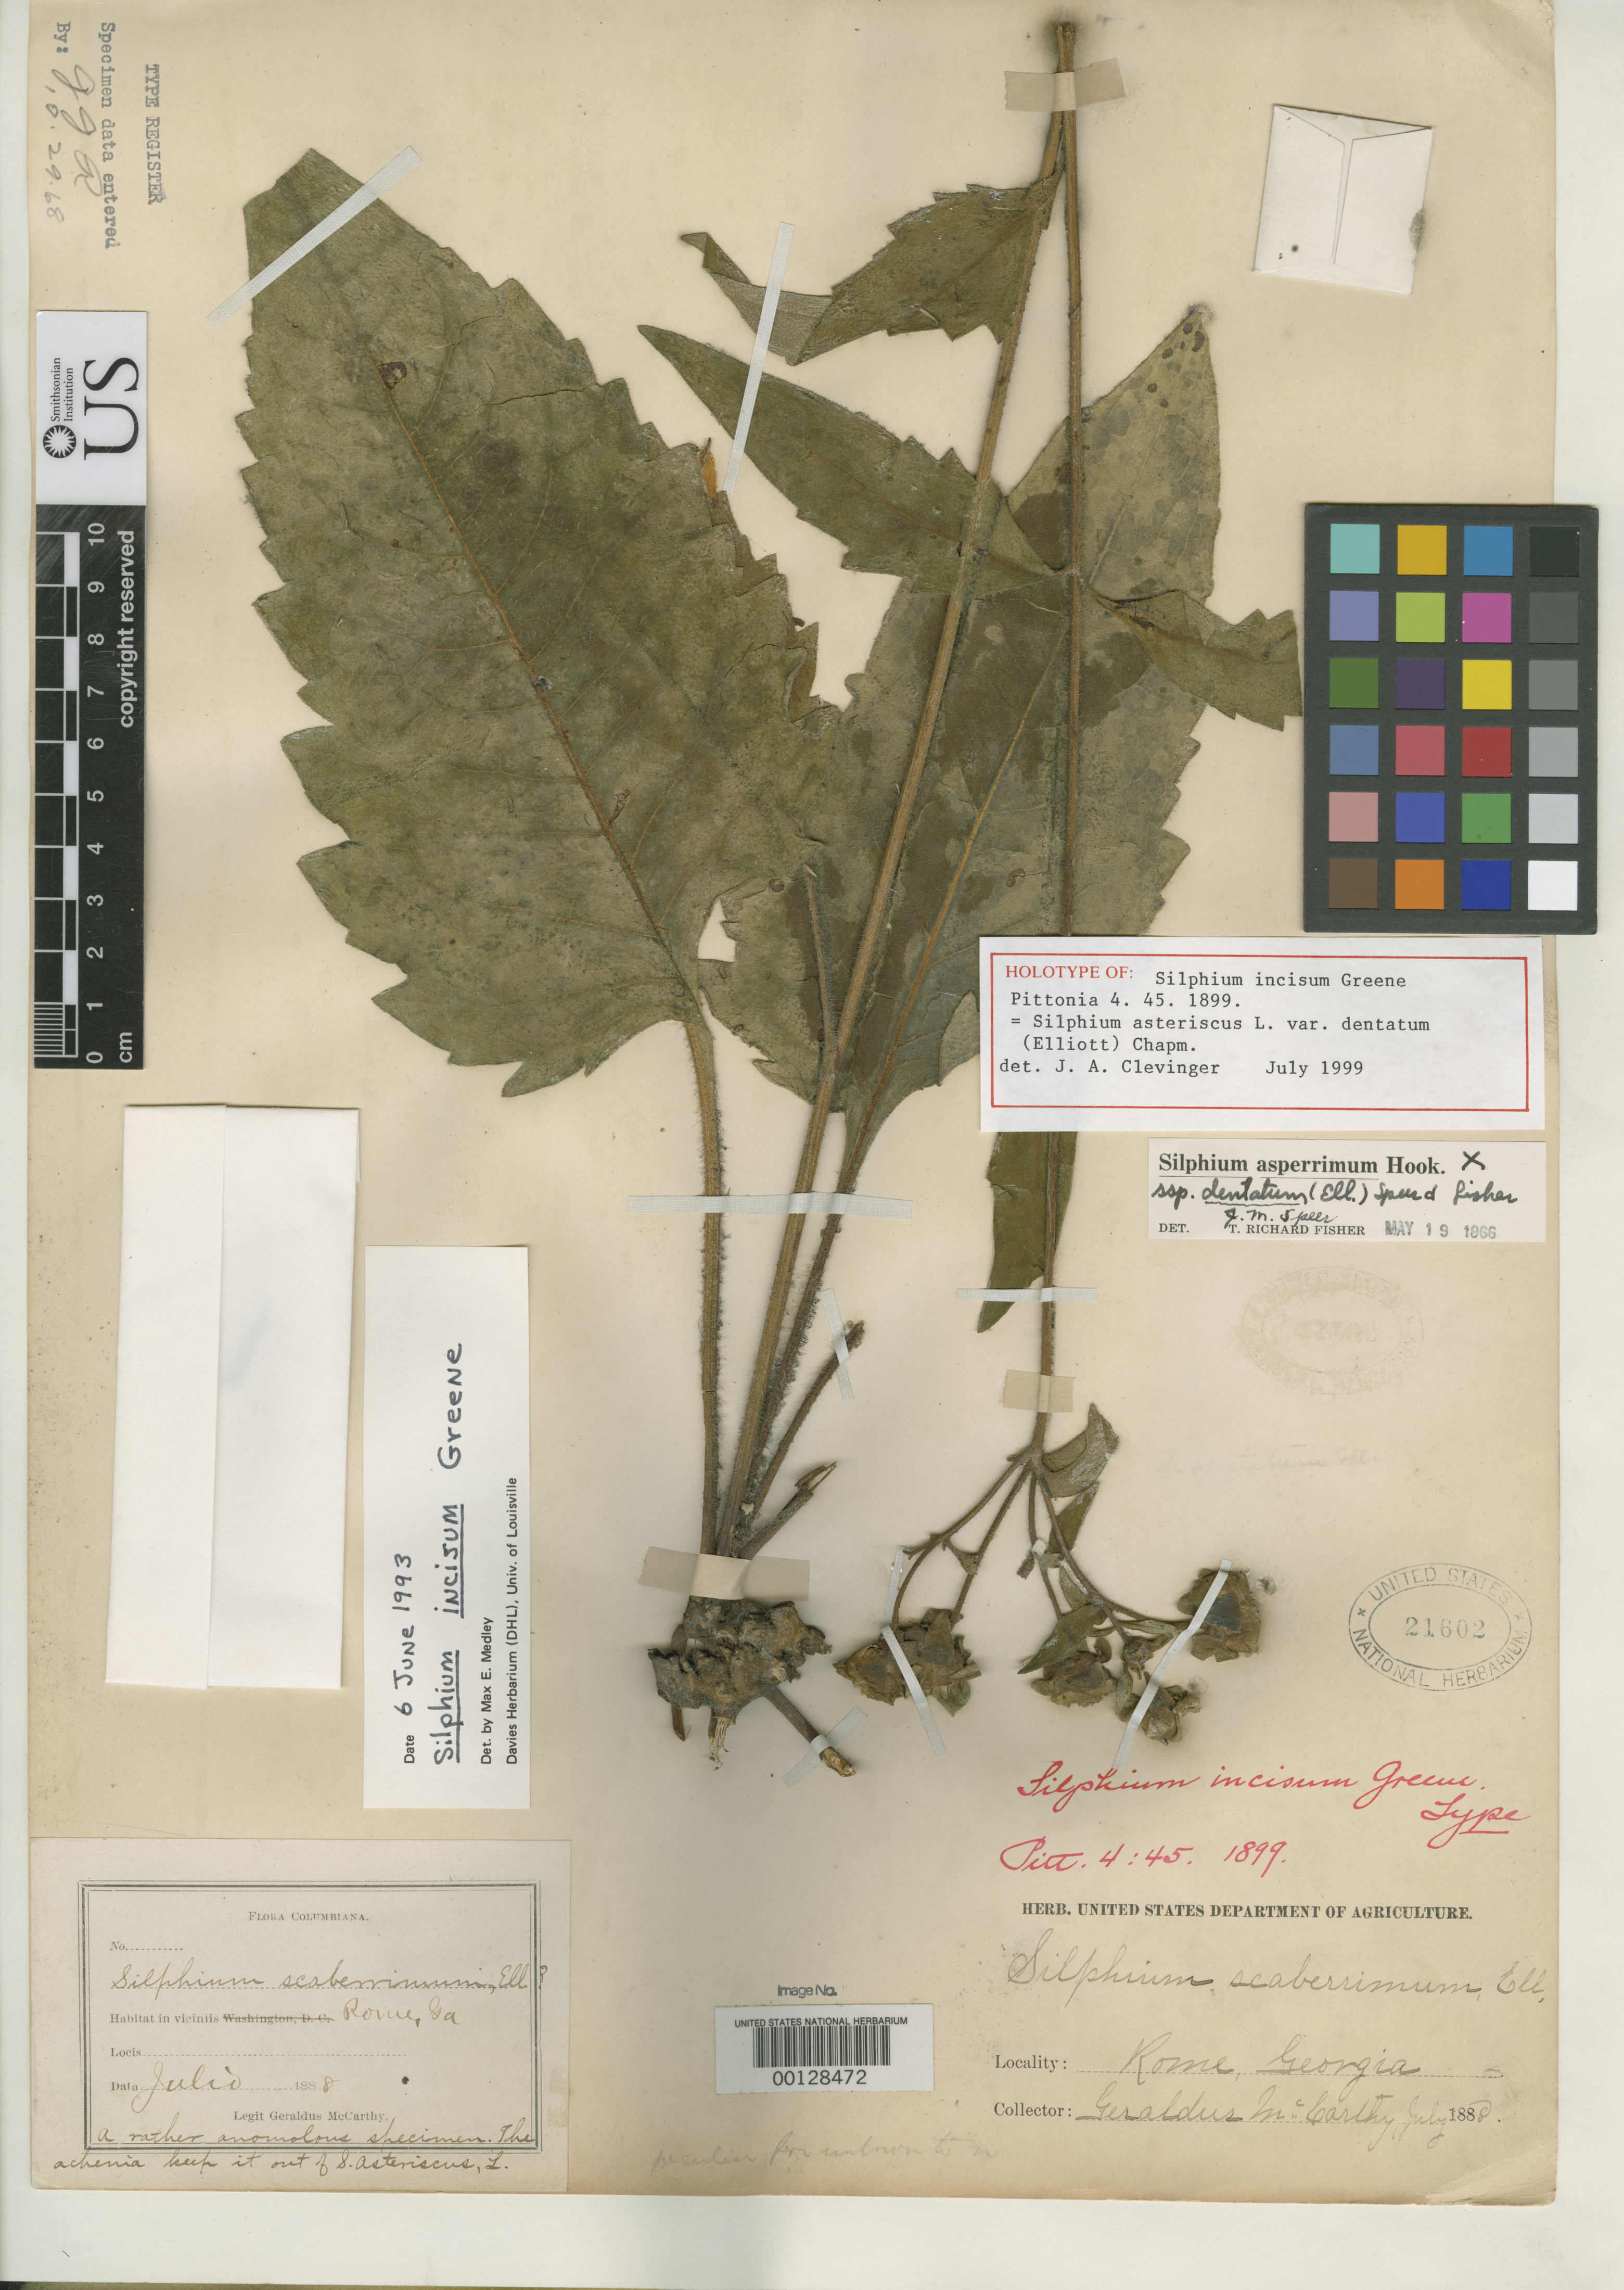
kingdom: Plantae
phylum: Tracheophyta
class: Magnoliopsida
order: Asterales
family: Asteraceae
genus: Silphium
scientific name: Silphium incisum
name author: Greene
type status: Holotype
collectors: G. M. McCarthy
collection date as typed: Jul 1888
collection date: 1888-07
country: United States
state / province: Georgia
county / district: Floyd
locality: Vicinity of Rome.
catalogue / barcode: US 21602